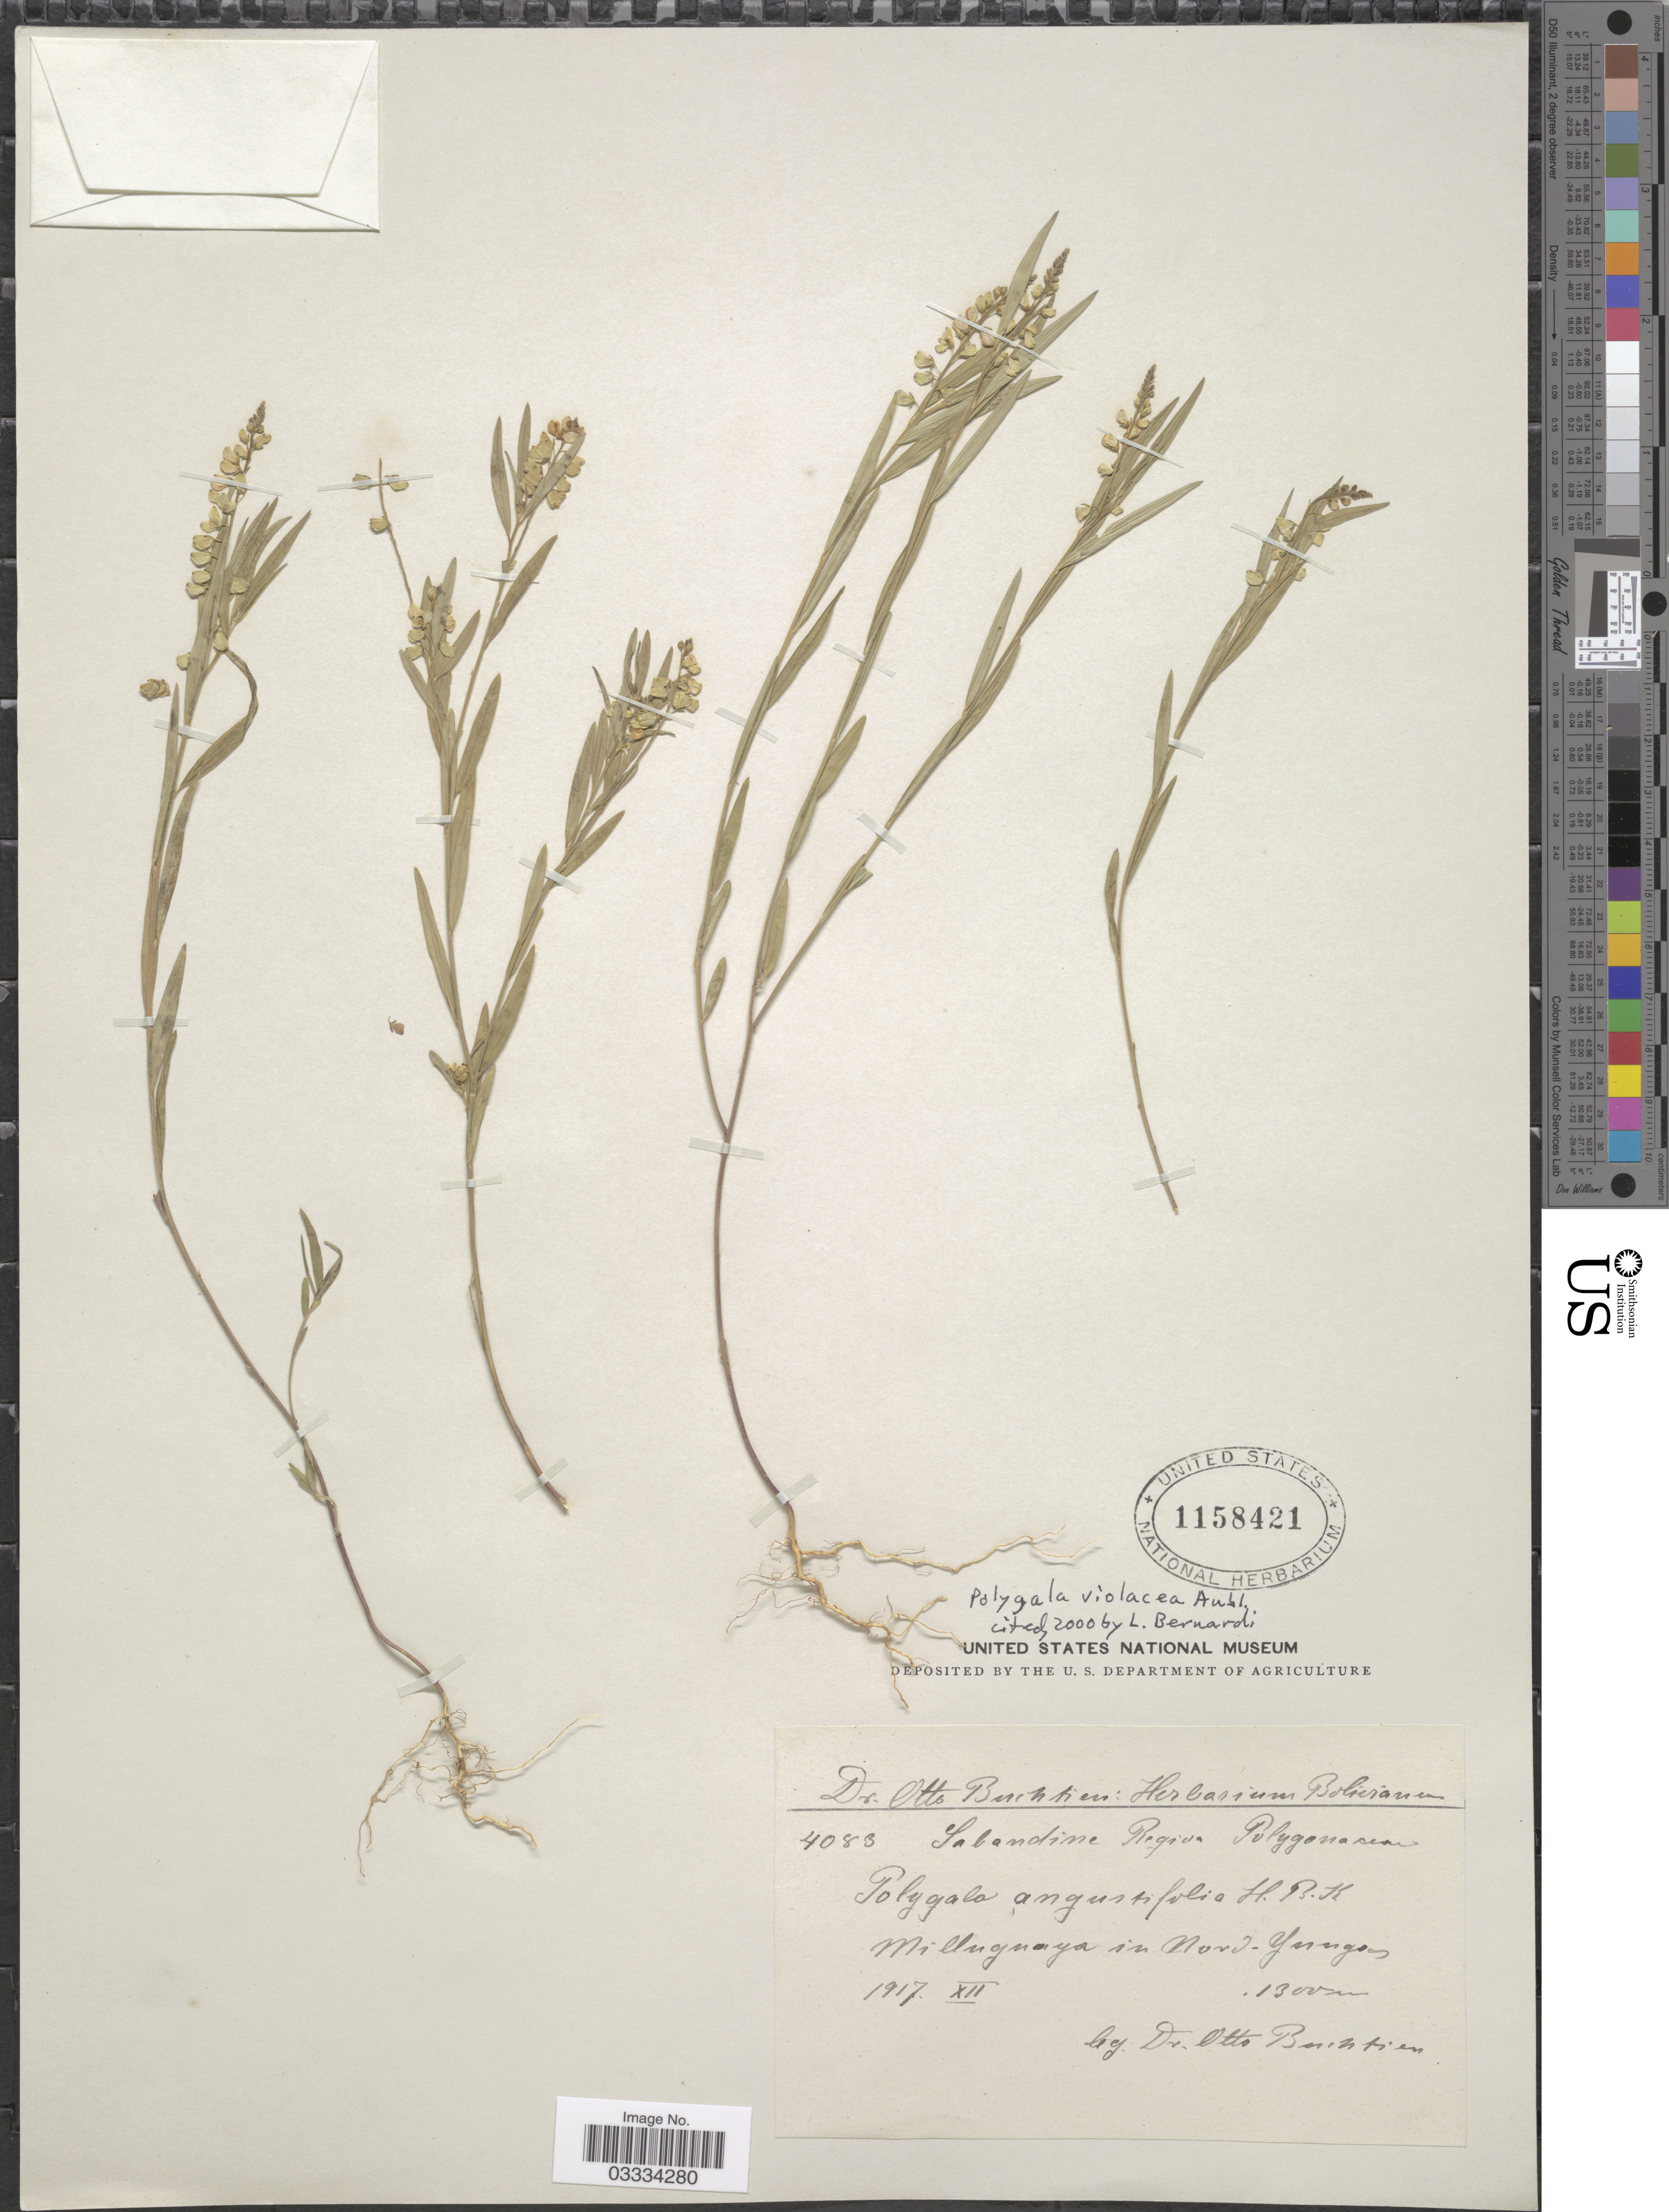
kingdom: Plantae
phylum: Tracheophyta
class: Magnoliopsida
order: Fabales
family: Polygalaceae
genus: Asemeia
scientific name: Asemeia violacea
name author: (Aubl.) J.F.B. Pastore & J.R. Abbott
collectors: O. Buchtien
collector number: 4083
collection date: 1917-12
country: Bolivia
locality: Sabandine Region. Milluguaya in Nord-Yungas.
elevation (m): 1300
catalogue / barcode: US 1158421